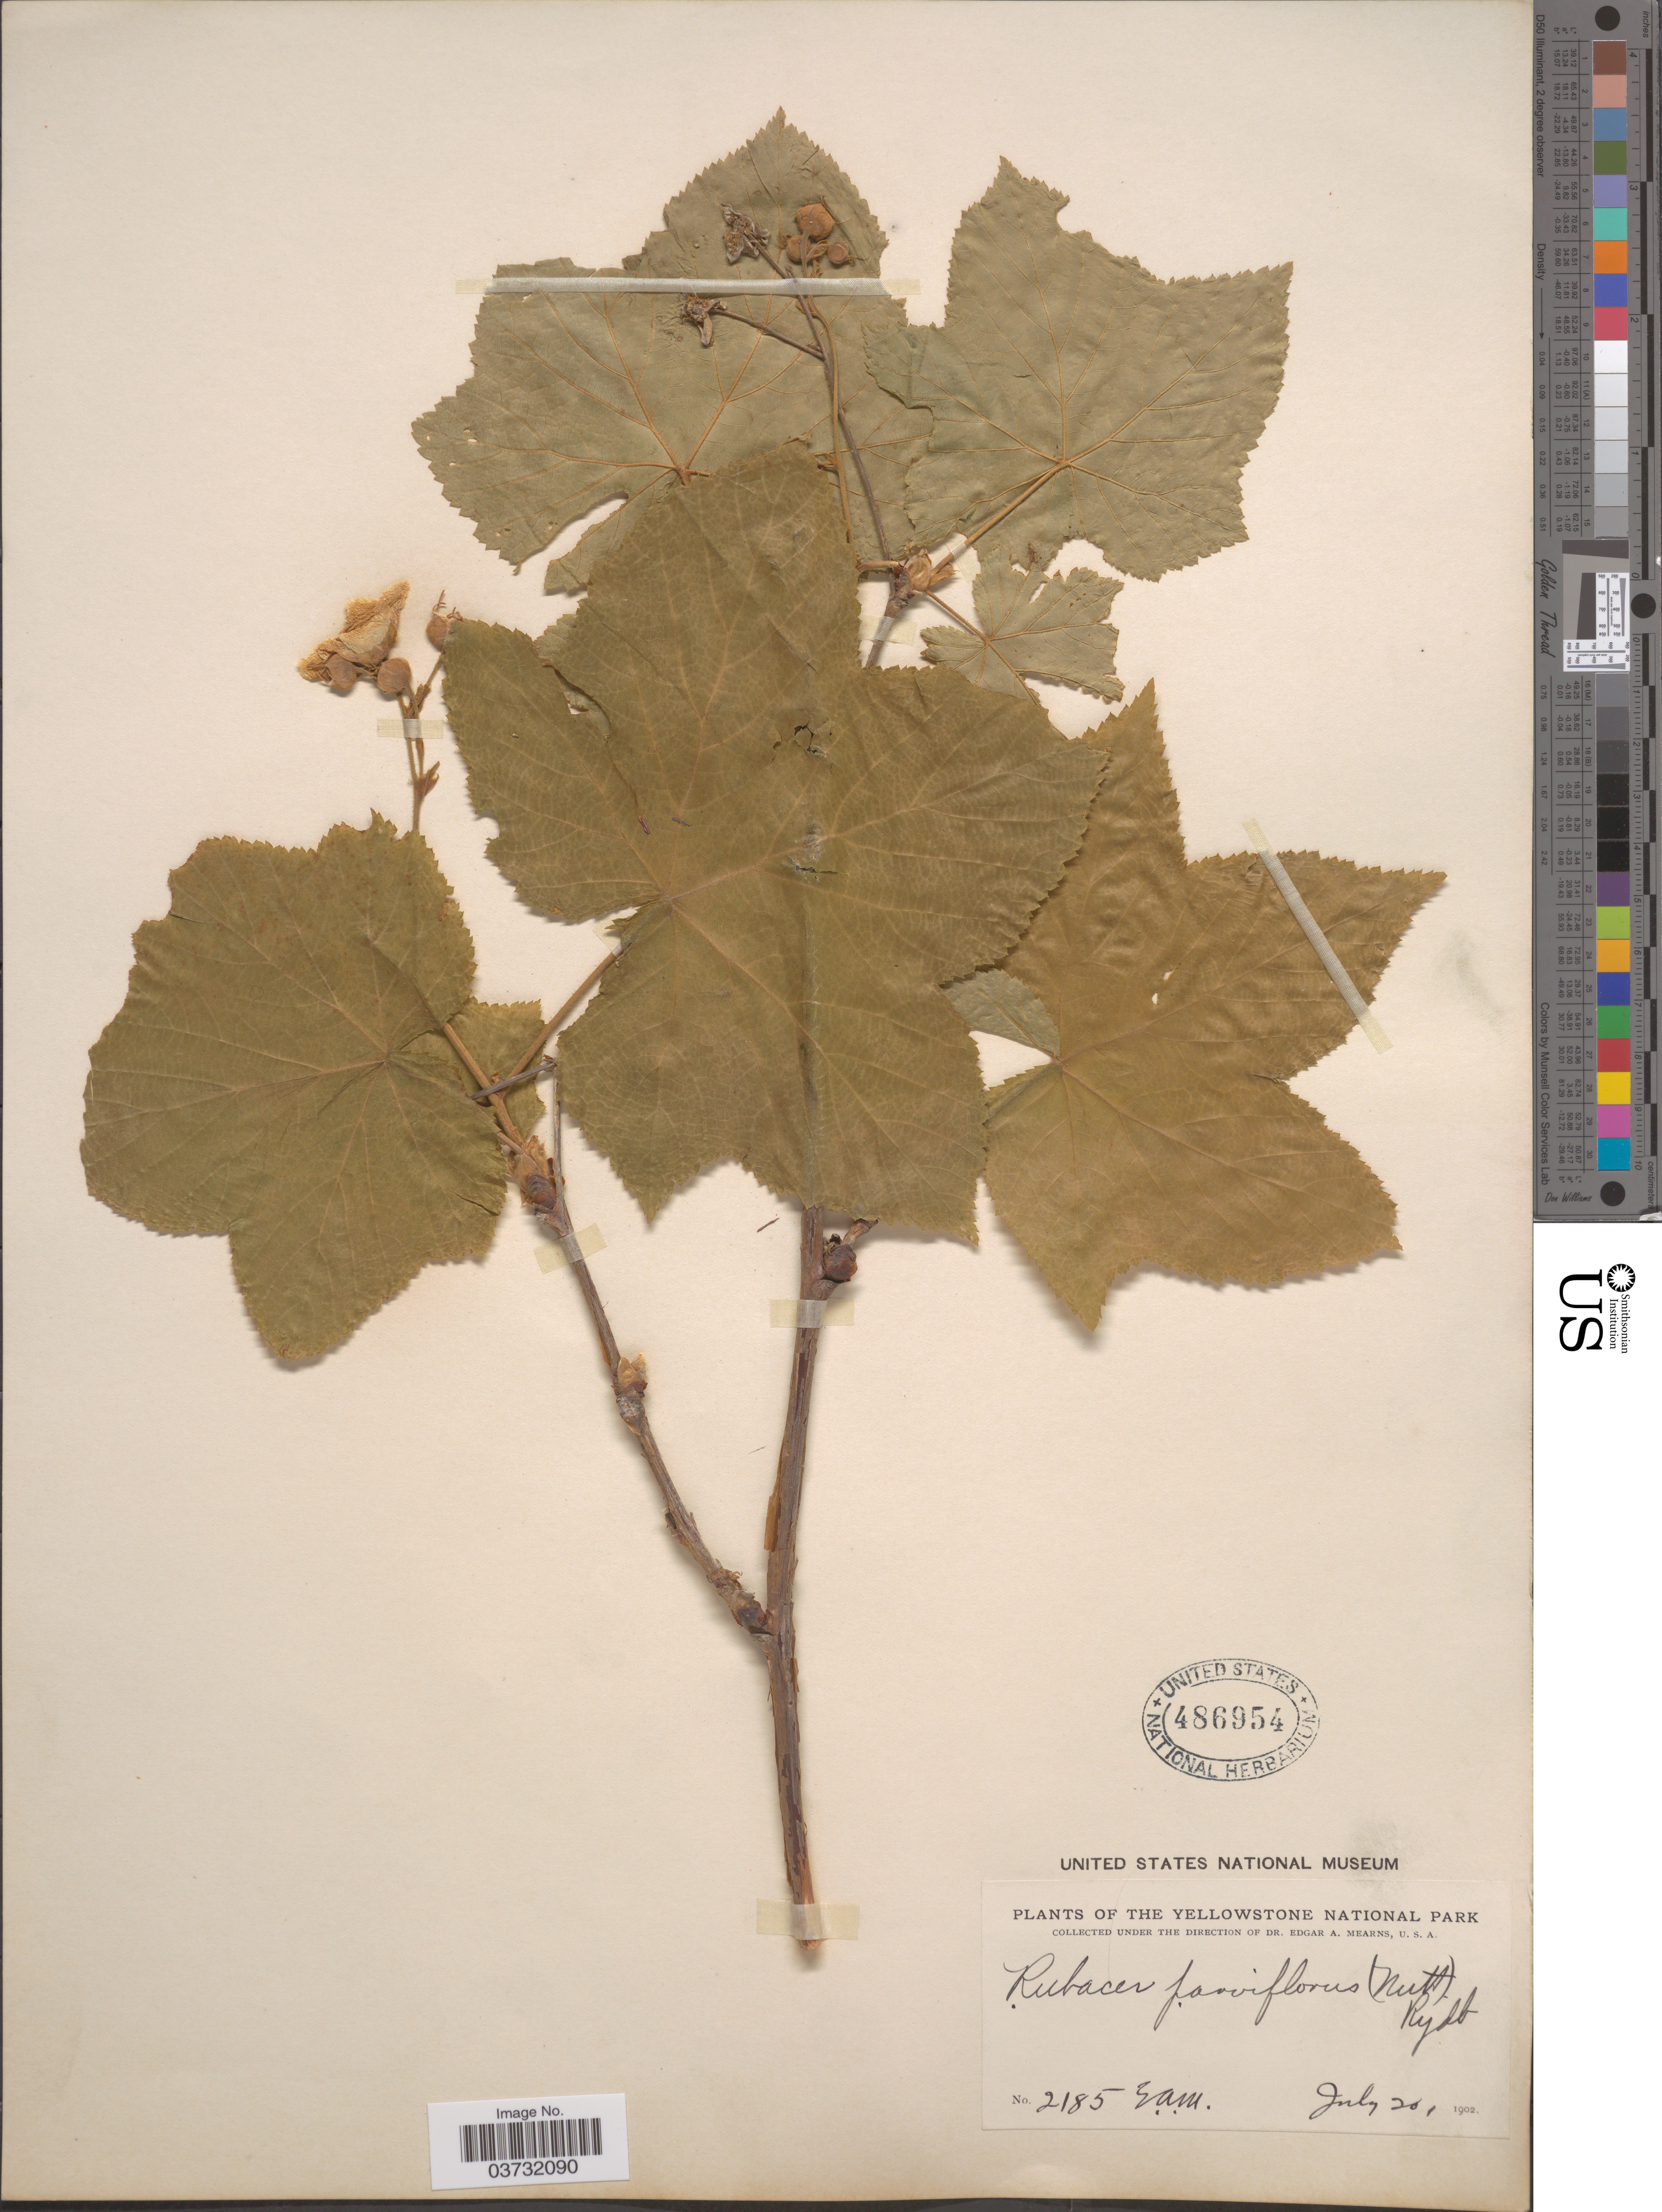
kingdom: Plantae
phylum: Tracheophyta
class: Magnoliopsida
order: Rosales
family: Rosaceae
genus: Rubus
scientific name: Rubus parviflorus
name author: Nutt.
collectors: E. A. Mearns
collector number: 2185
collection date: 1902-07-26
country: United States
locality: The Yellowstone National Park.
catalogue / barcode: US 486954